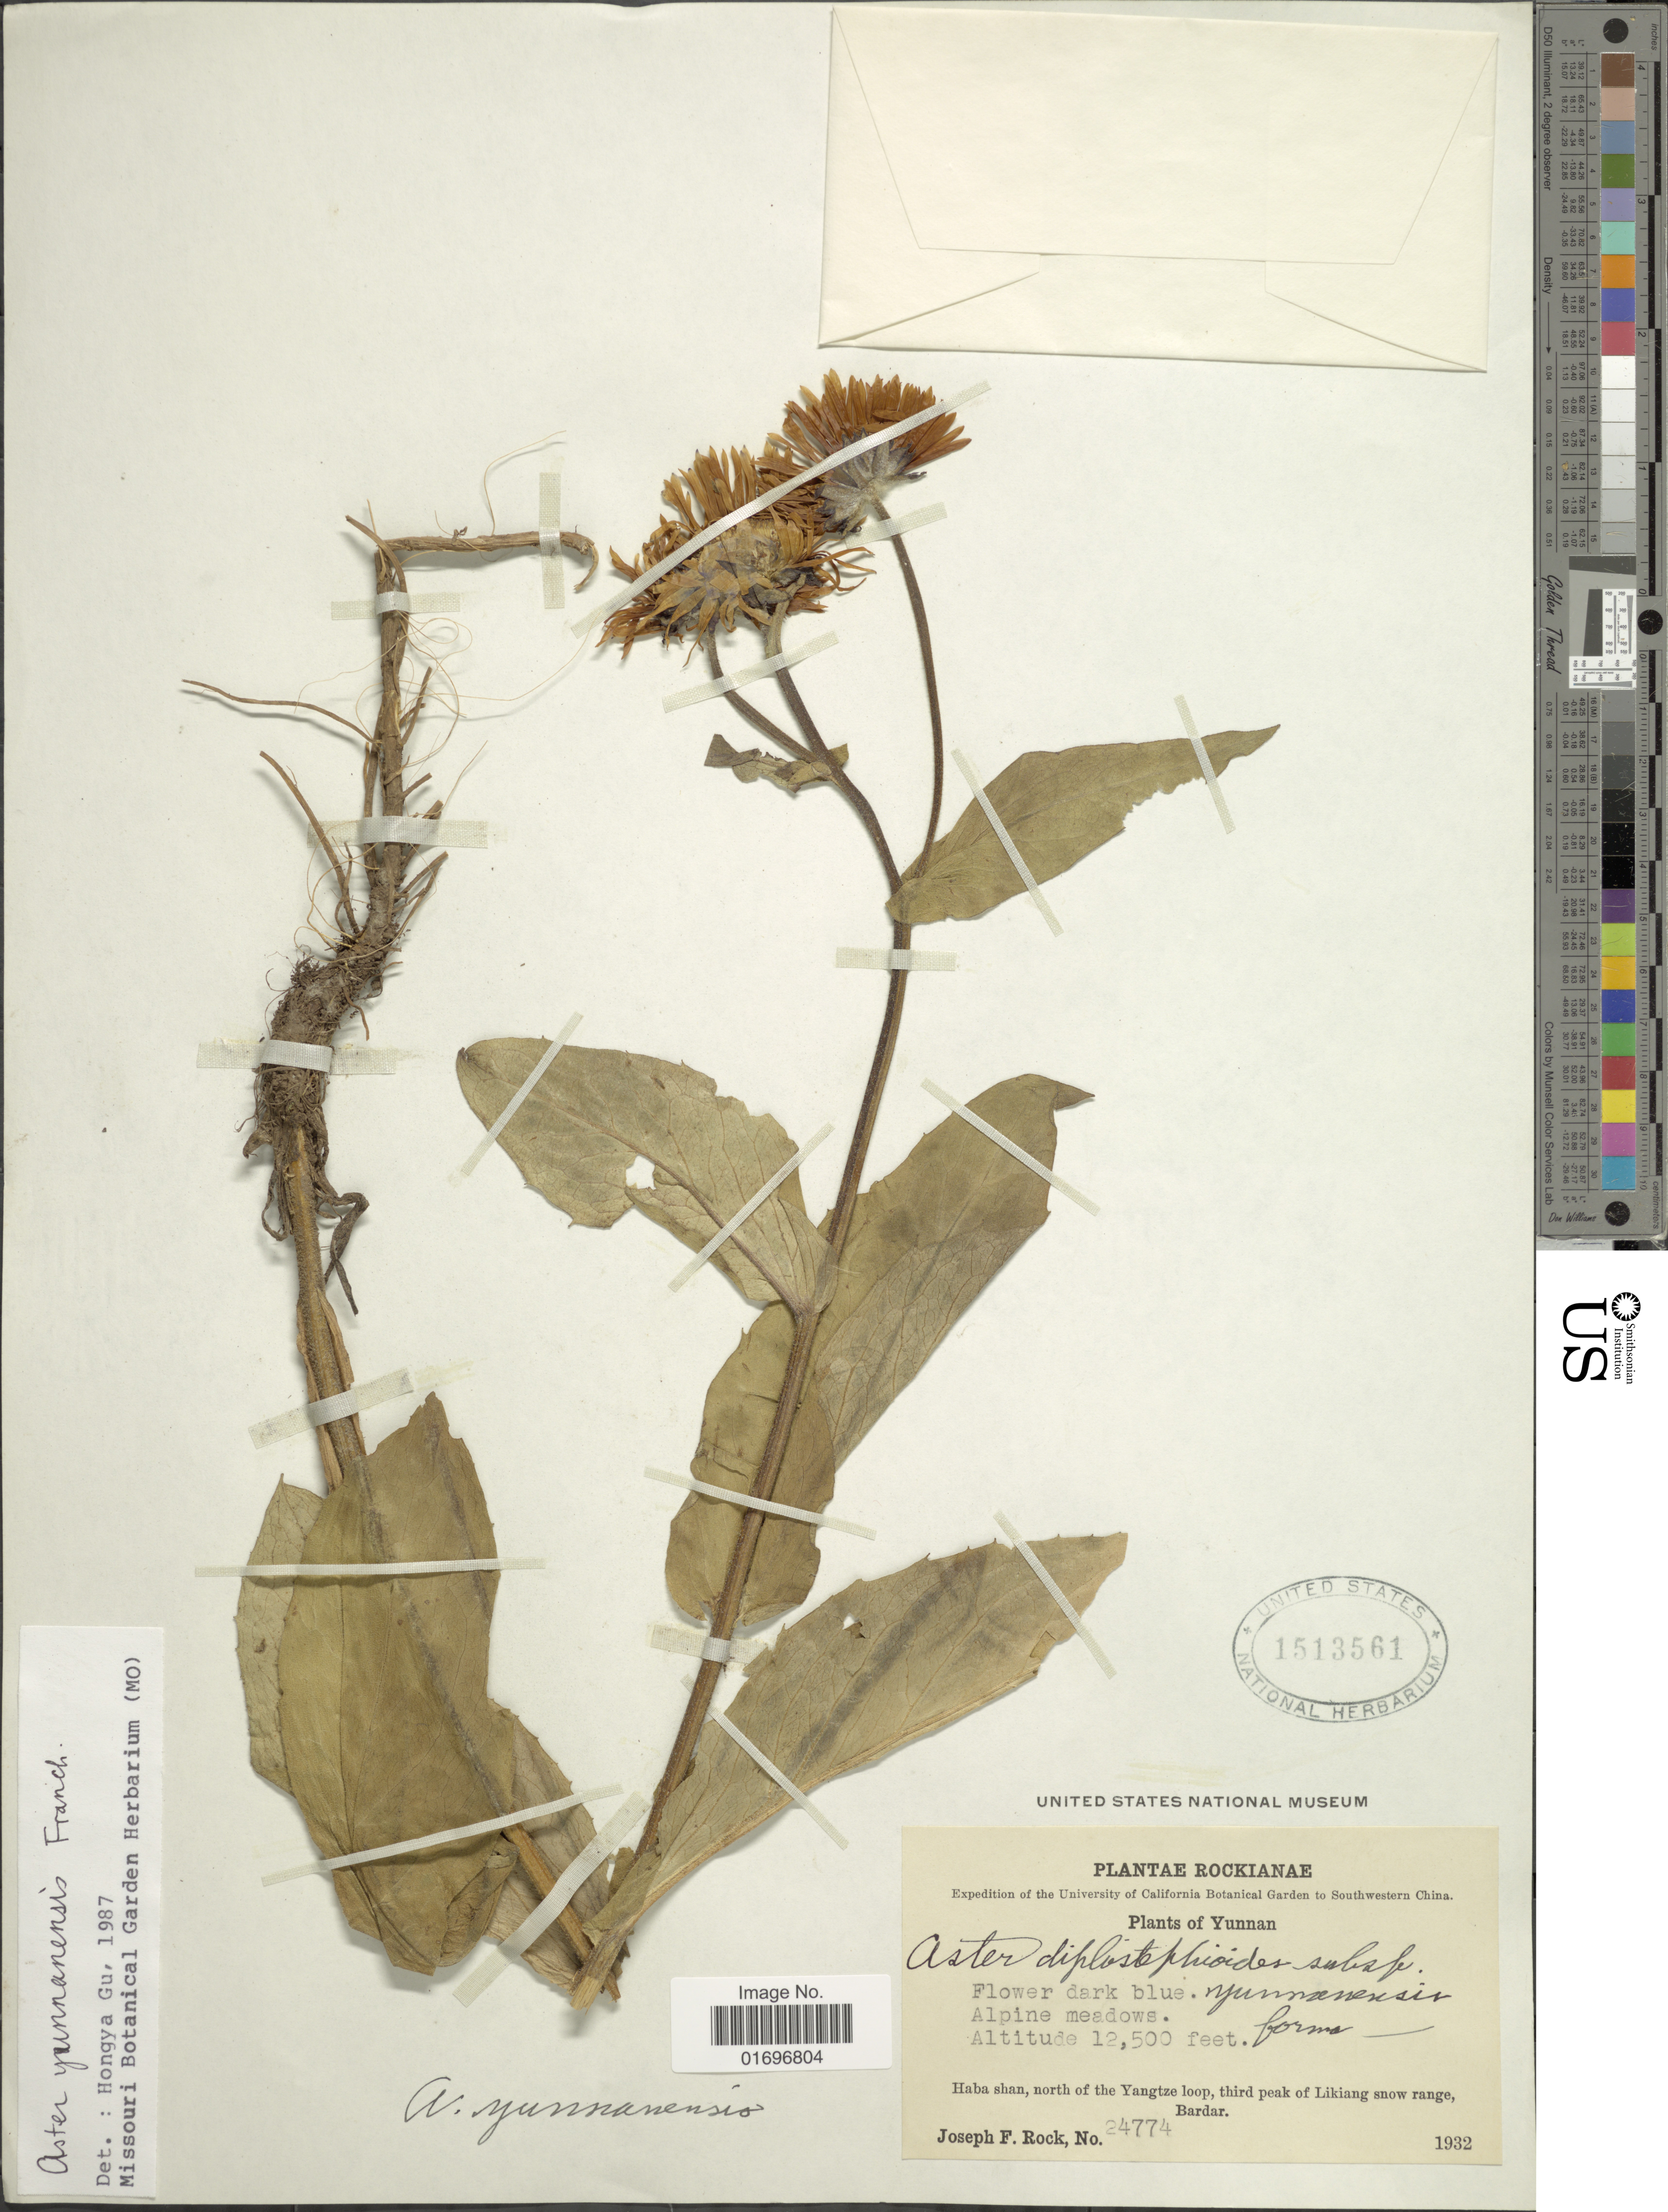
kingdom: Plantae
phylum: Tracheophyta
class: Magnoliopsida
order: Asterales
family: Asteraceae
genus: Aster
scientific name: Aster yunnanensis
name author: Franch.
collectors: J. F. Rock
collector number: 24774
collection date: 1932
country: China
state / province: Yunnan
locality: Rockianae. Southwestern China. Yunnan. Haba shan, north of the Yangtze loop, third peak of Likiang snow range, Bardar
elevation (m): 3810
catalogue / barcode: US 1513561